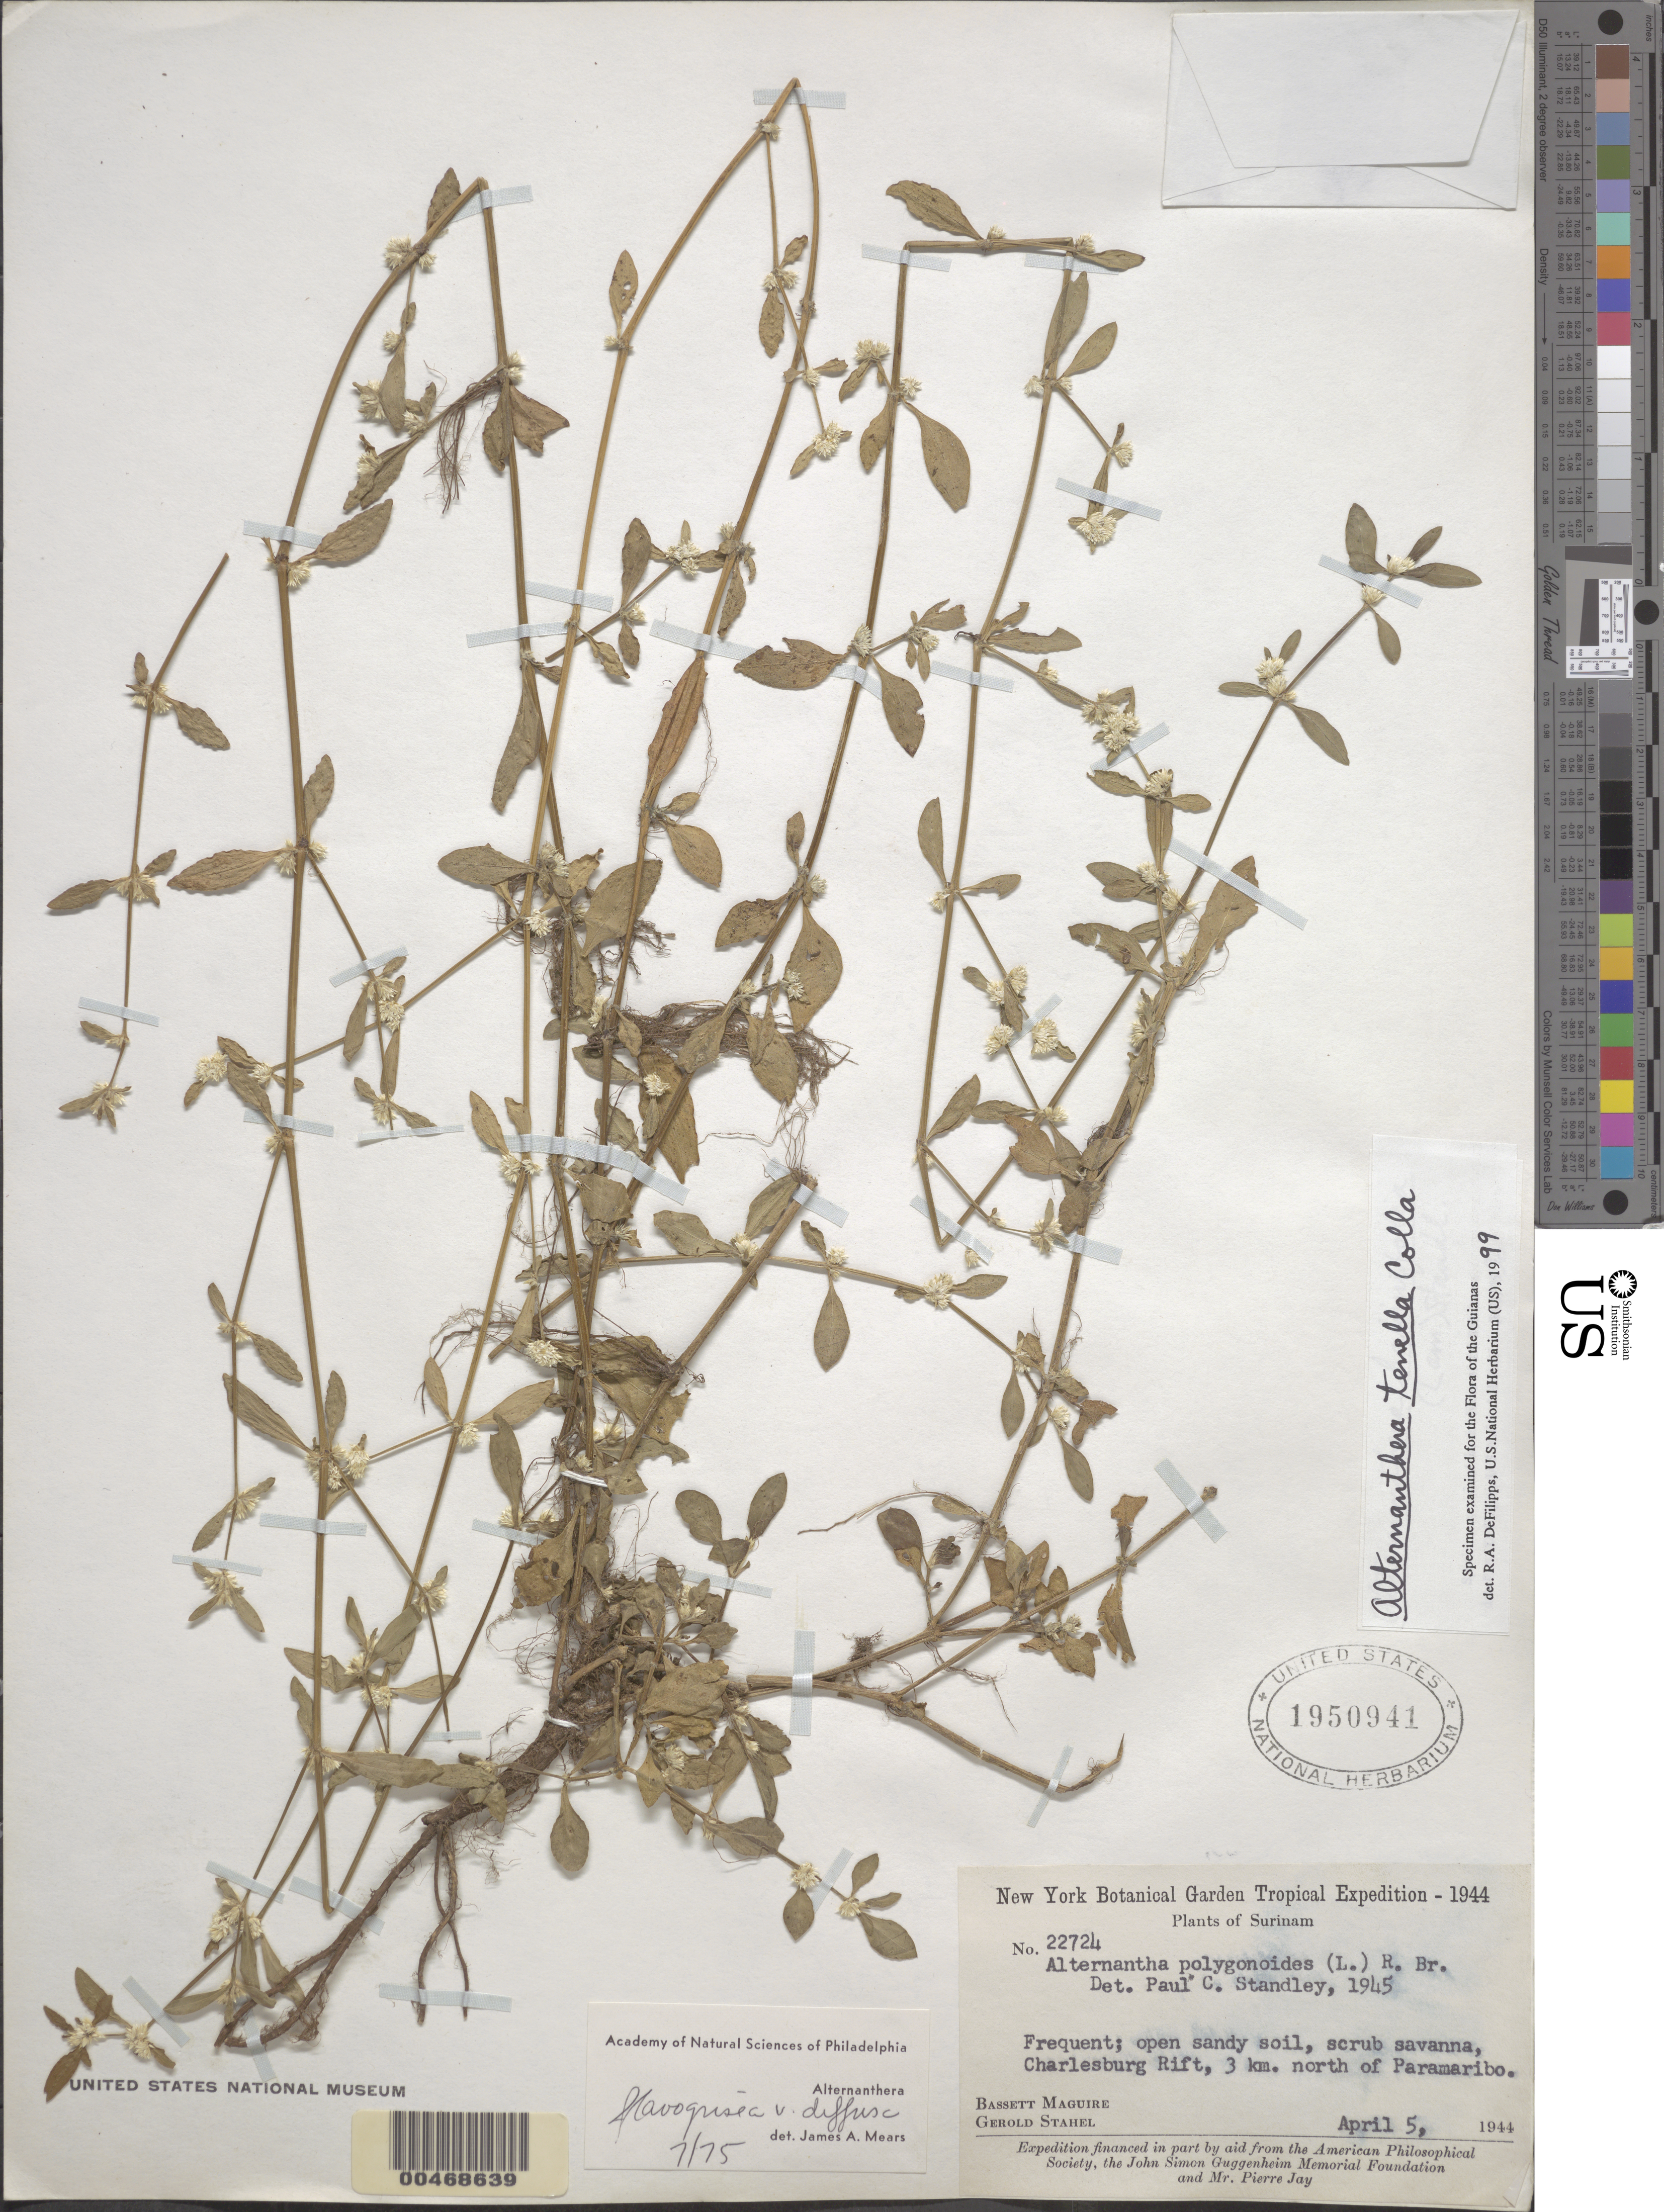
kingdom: Plantae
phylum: Tracheophyta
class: Magnoliopsida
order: Caryophyllales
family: Amaranthaceae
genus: Alternanthera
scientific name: Alternanthera tenella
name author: Colla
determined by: DeFilipps, R. A.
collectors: B. Maguire & G. Stahel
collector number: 22724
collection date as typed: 5-Apr-44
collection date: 1944-04-05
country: Suriname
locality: Paramaribo, 3 km N of, Charlesburg Rift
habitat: Open sandy soil, scrub savanna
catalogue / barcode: US 1950941